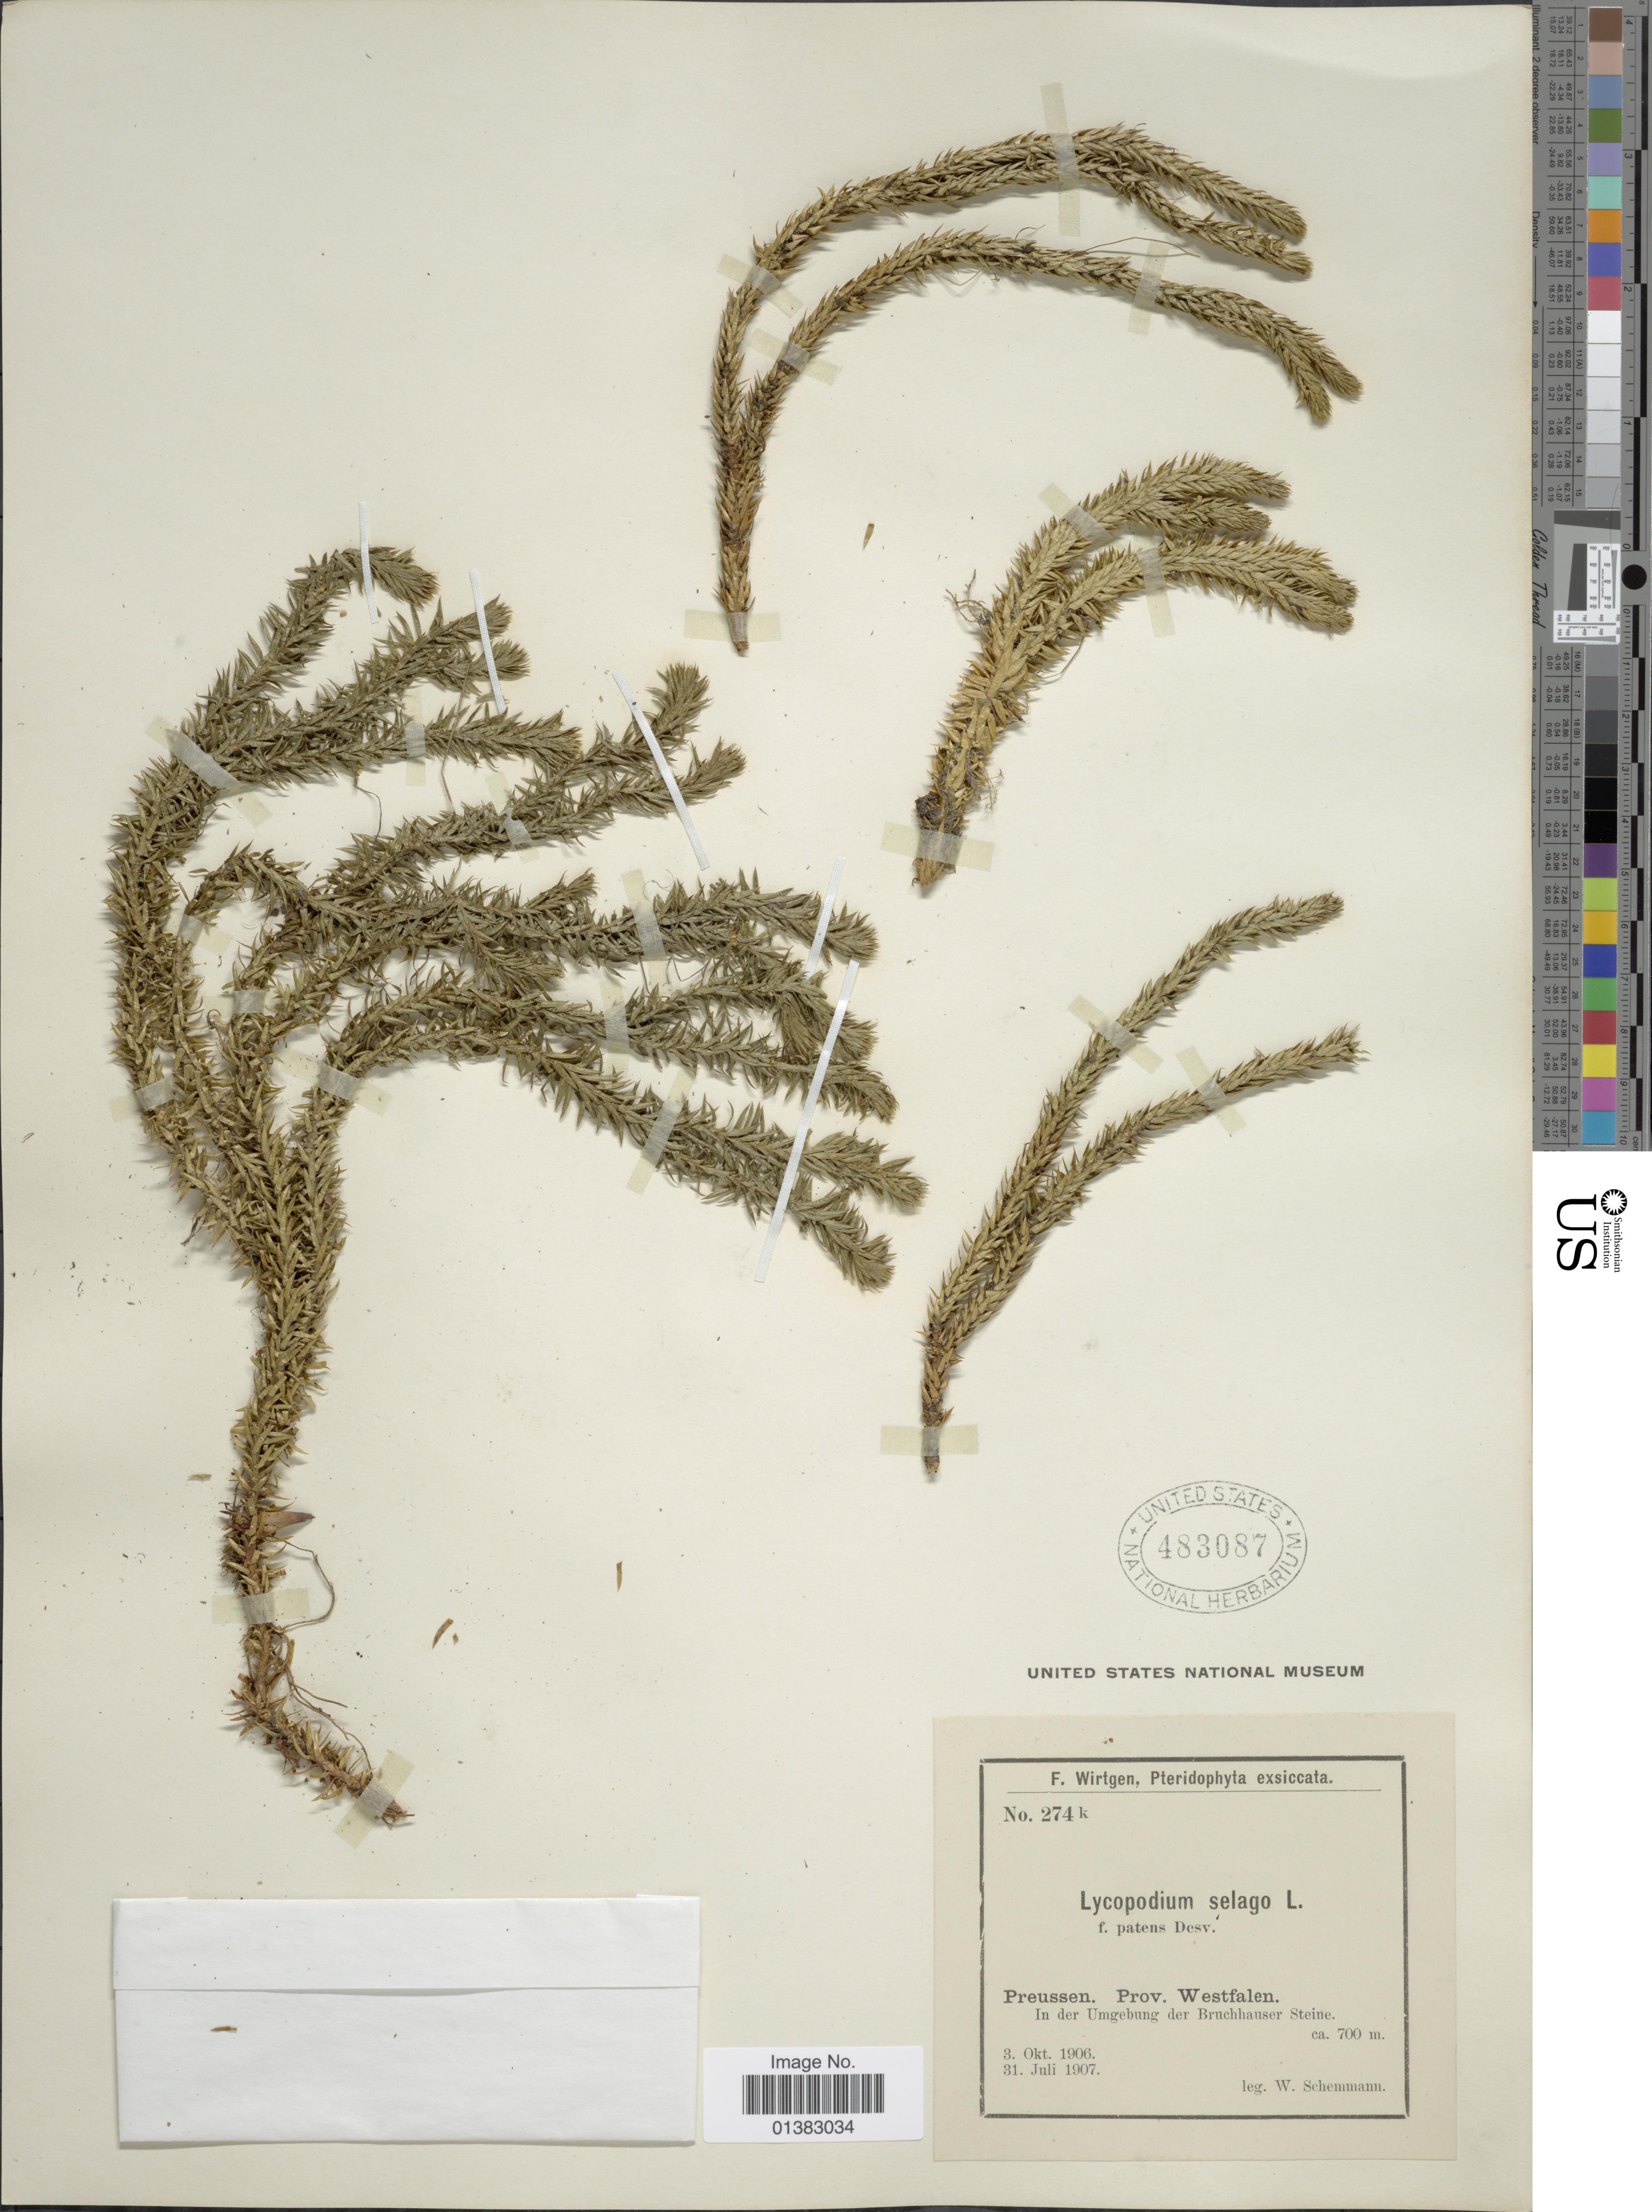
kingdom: Plantae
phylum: Tracheophyta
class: Lycopodiopsida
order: Lycopodiales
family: Lycopodiaceae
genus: Huperzia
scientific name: Huperzia selago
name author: (L.) Bernh. ex Schrank & Mart.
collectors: W. Schemmann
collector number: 274k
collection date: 1906-10-03/1907-07-31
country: Germany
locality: Preussen. Prov. Westfalen. In der Umgebung der Bruchhauser Steine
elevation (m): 700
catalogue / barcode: US 483087